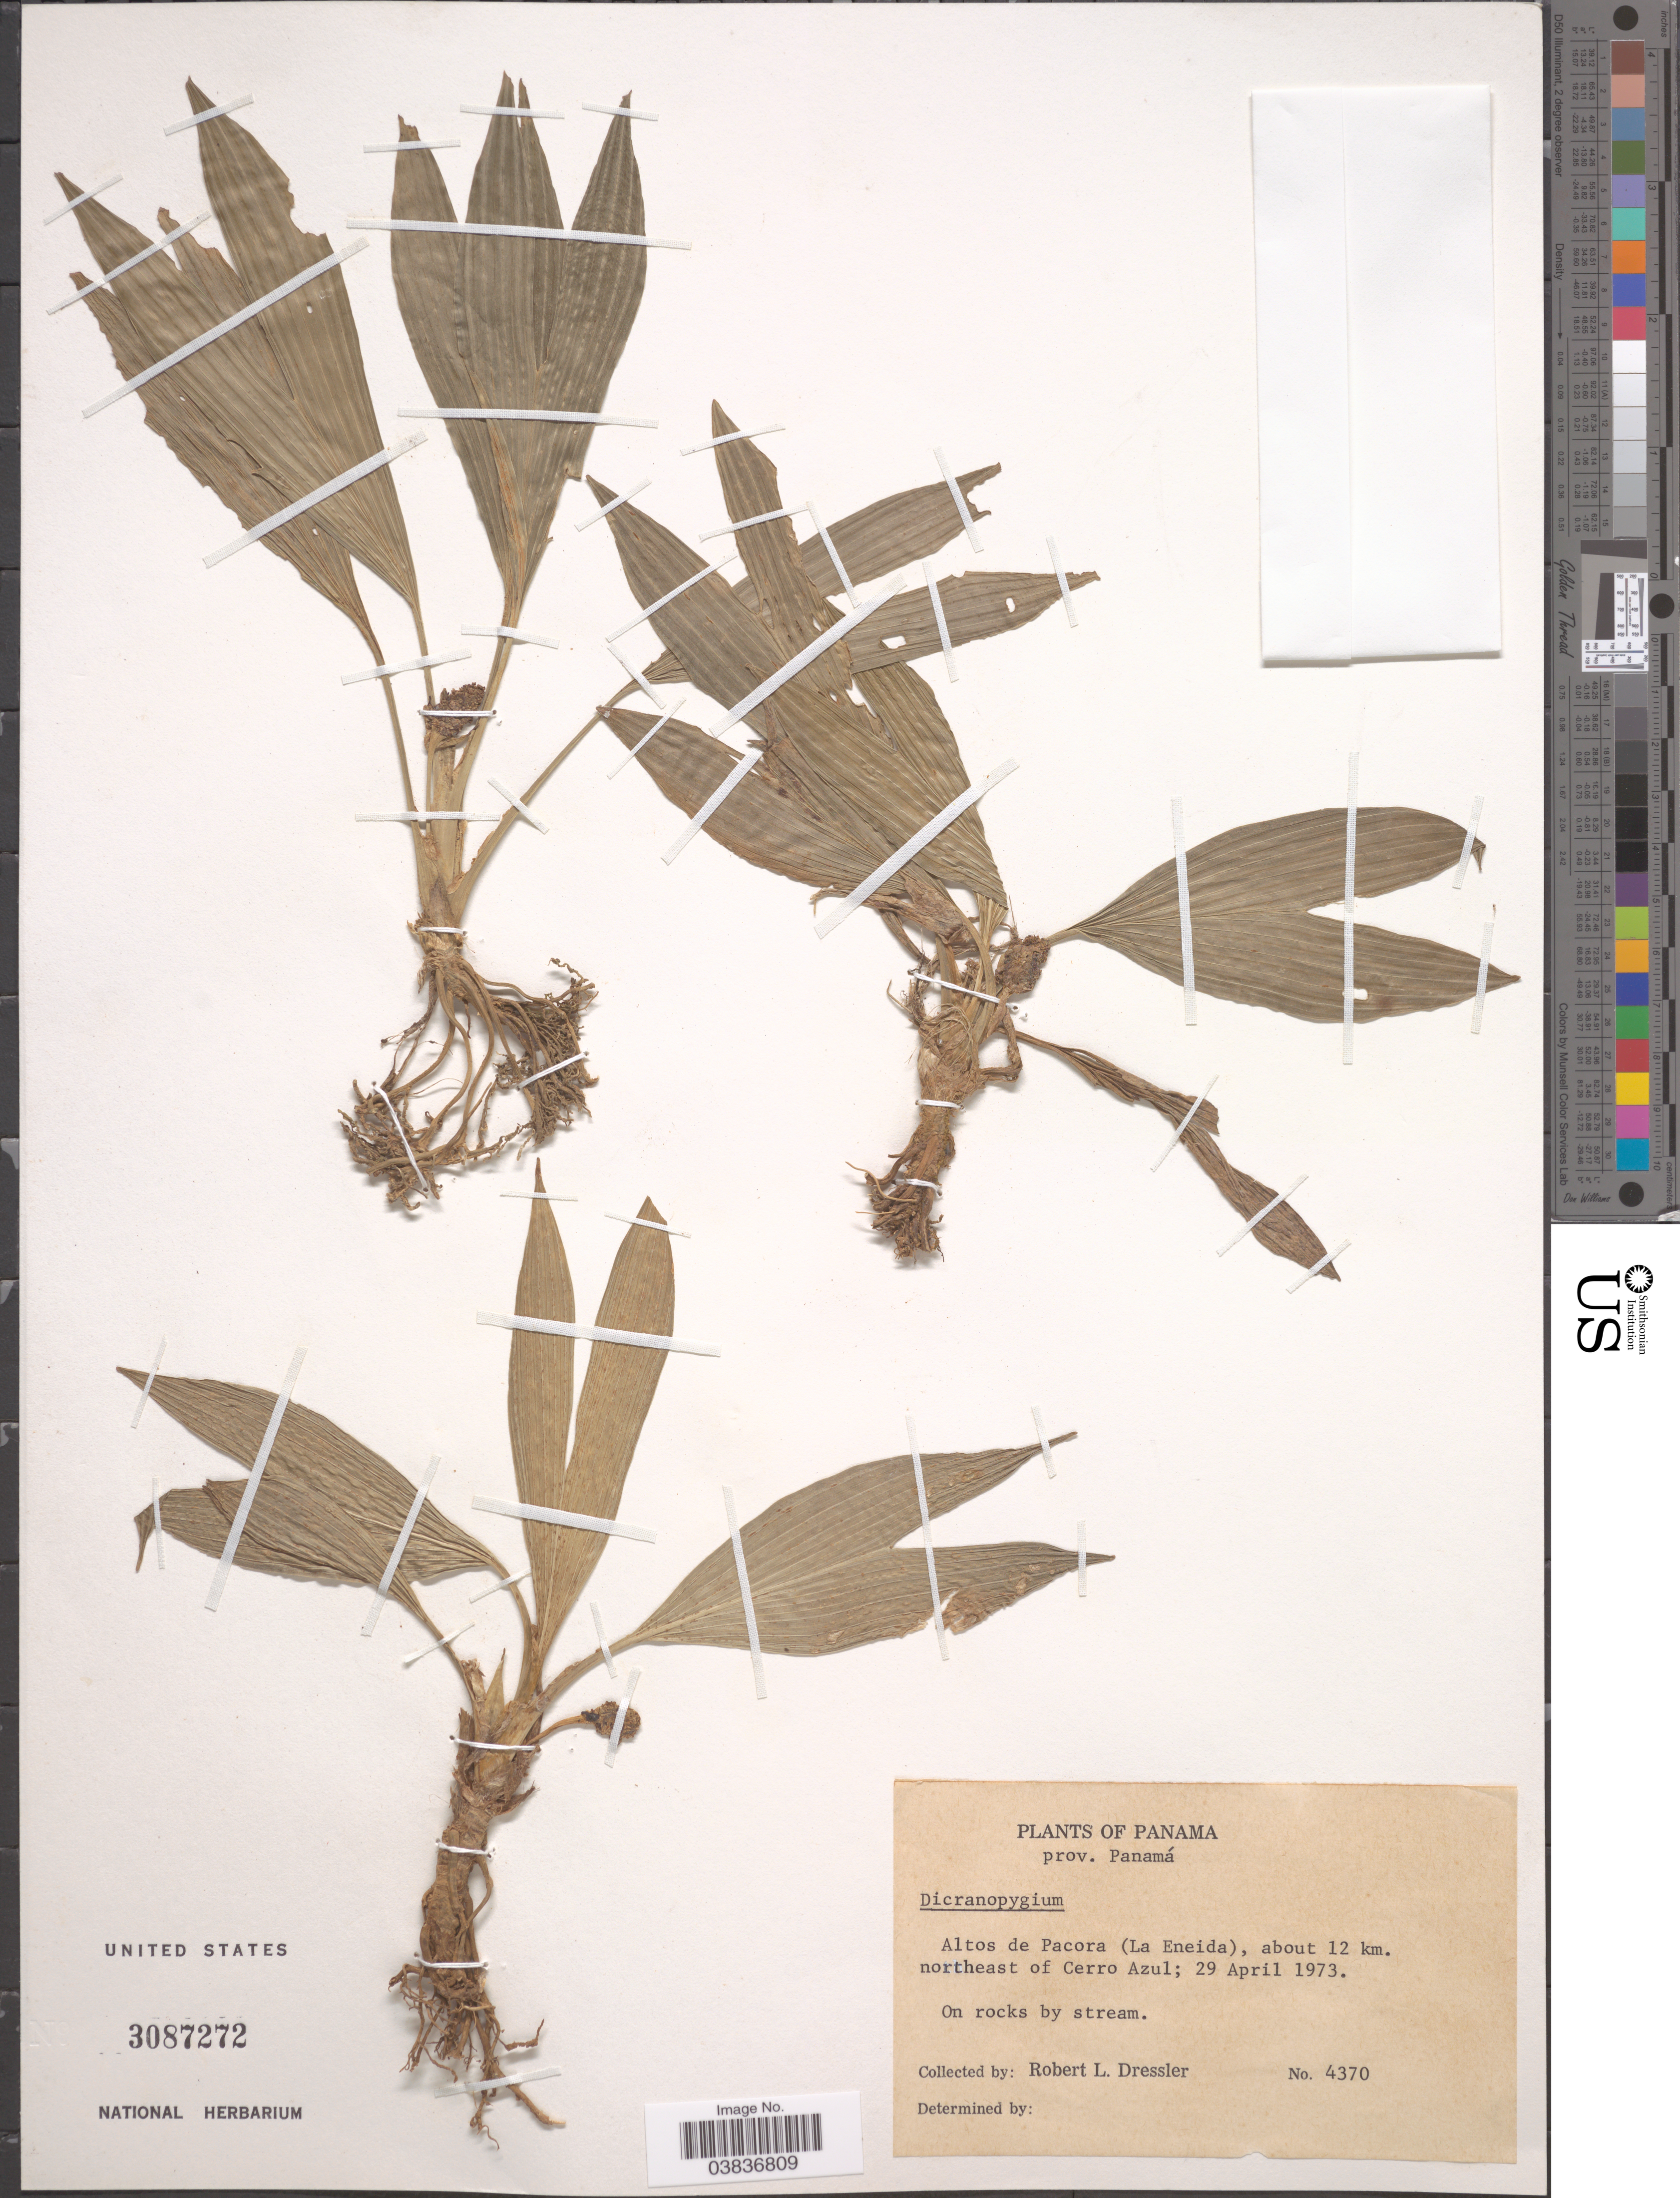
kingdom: Plantae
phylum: Tracheophyta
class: Liliopsida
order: Pandanales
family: Cyclanthaceae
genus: Dicranopygium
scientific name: Dicranopygium sp.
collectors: R. Dressler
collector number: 4370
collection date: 1973-04-29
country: Panama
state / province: Panamá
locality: Altos de Pacora (La Eneida), about 12 km. northeast of Cerro Azul.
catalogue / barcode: US 3087272